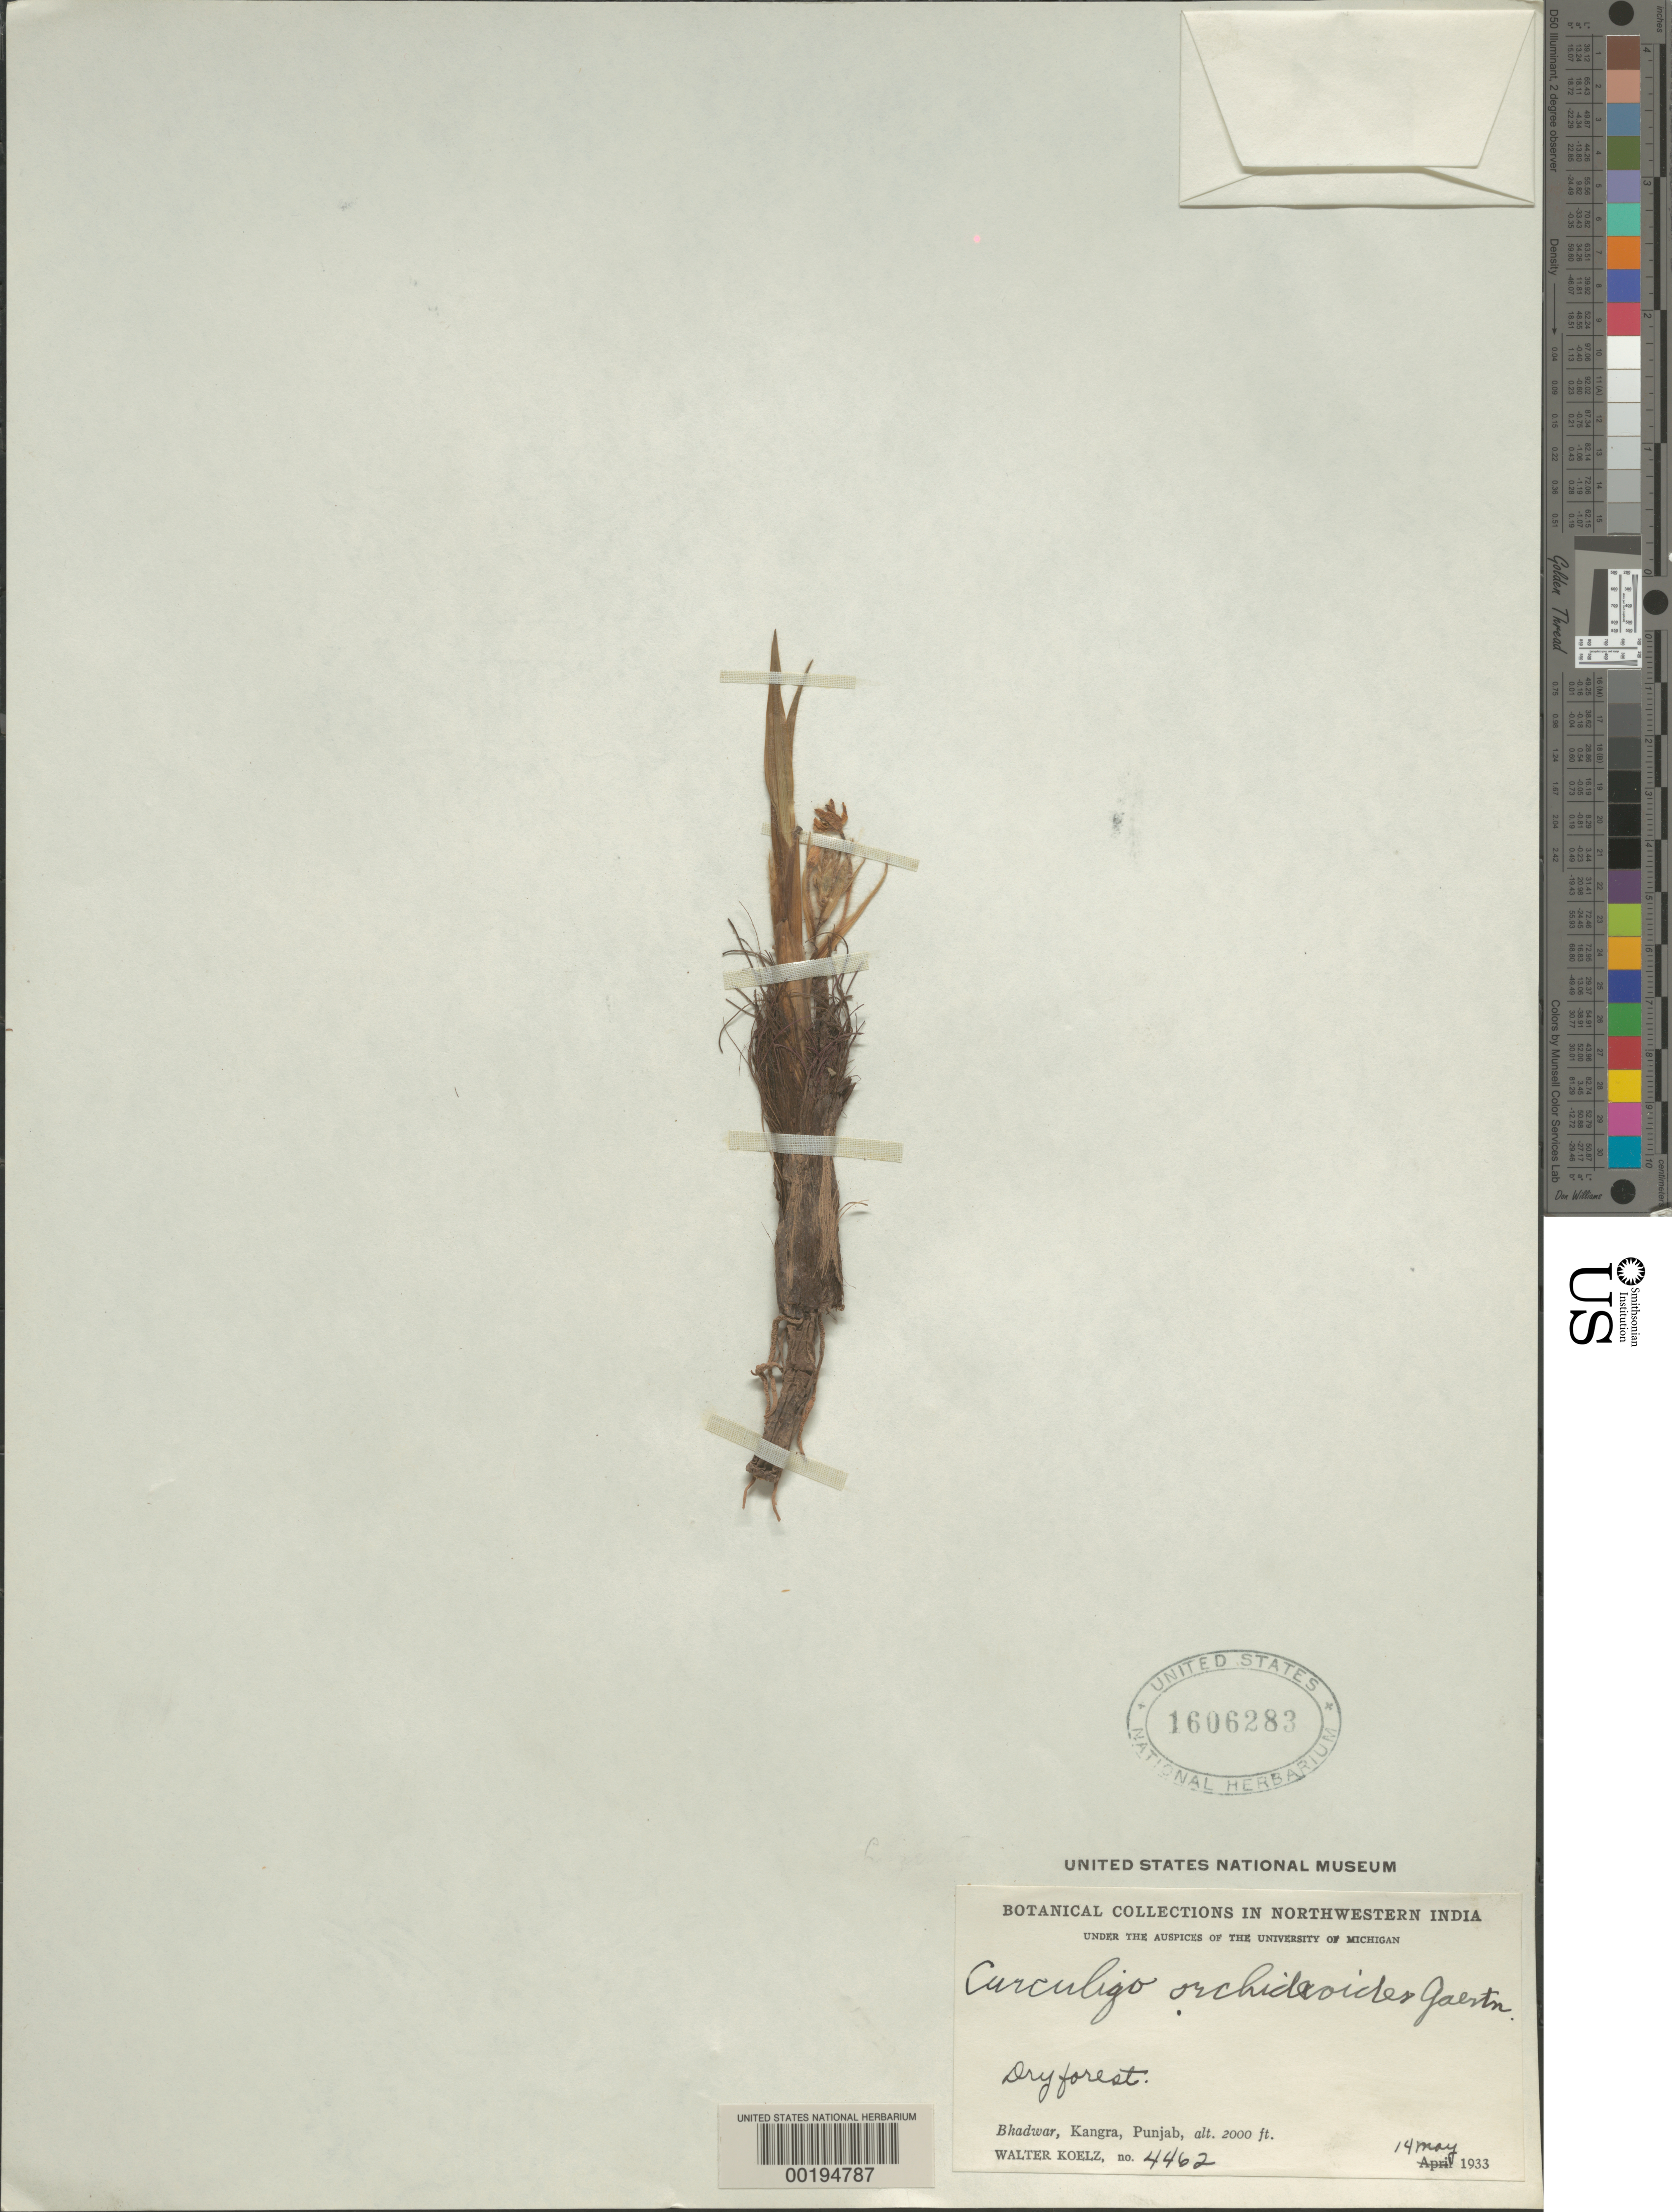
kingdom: Plantae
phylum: Tracheophyta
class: Liliopsida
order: Asparagales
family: Hypoxidaceae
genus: Curculigo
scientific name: Curculigo orchioides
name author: Gaertn.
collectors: W. N. Koelz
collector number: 4462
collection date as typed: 14 May 1933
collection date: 1933-05-14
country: India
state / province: Himachal Pradesh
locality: Bhadwar, Kangra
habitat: Dry forest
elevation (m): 610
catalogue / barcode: US 1606283